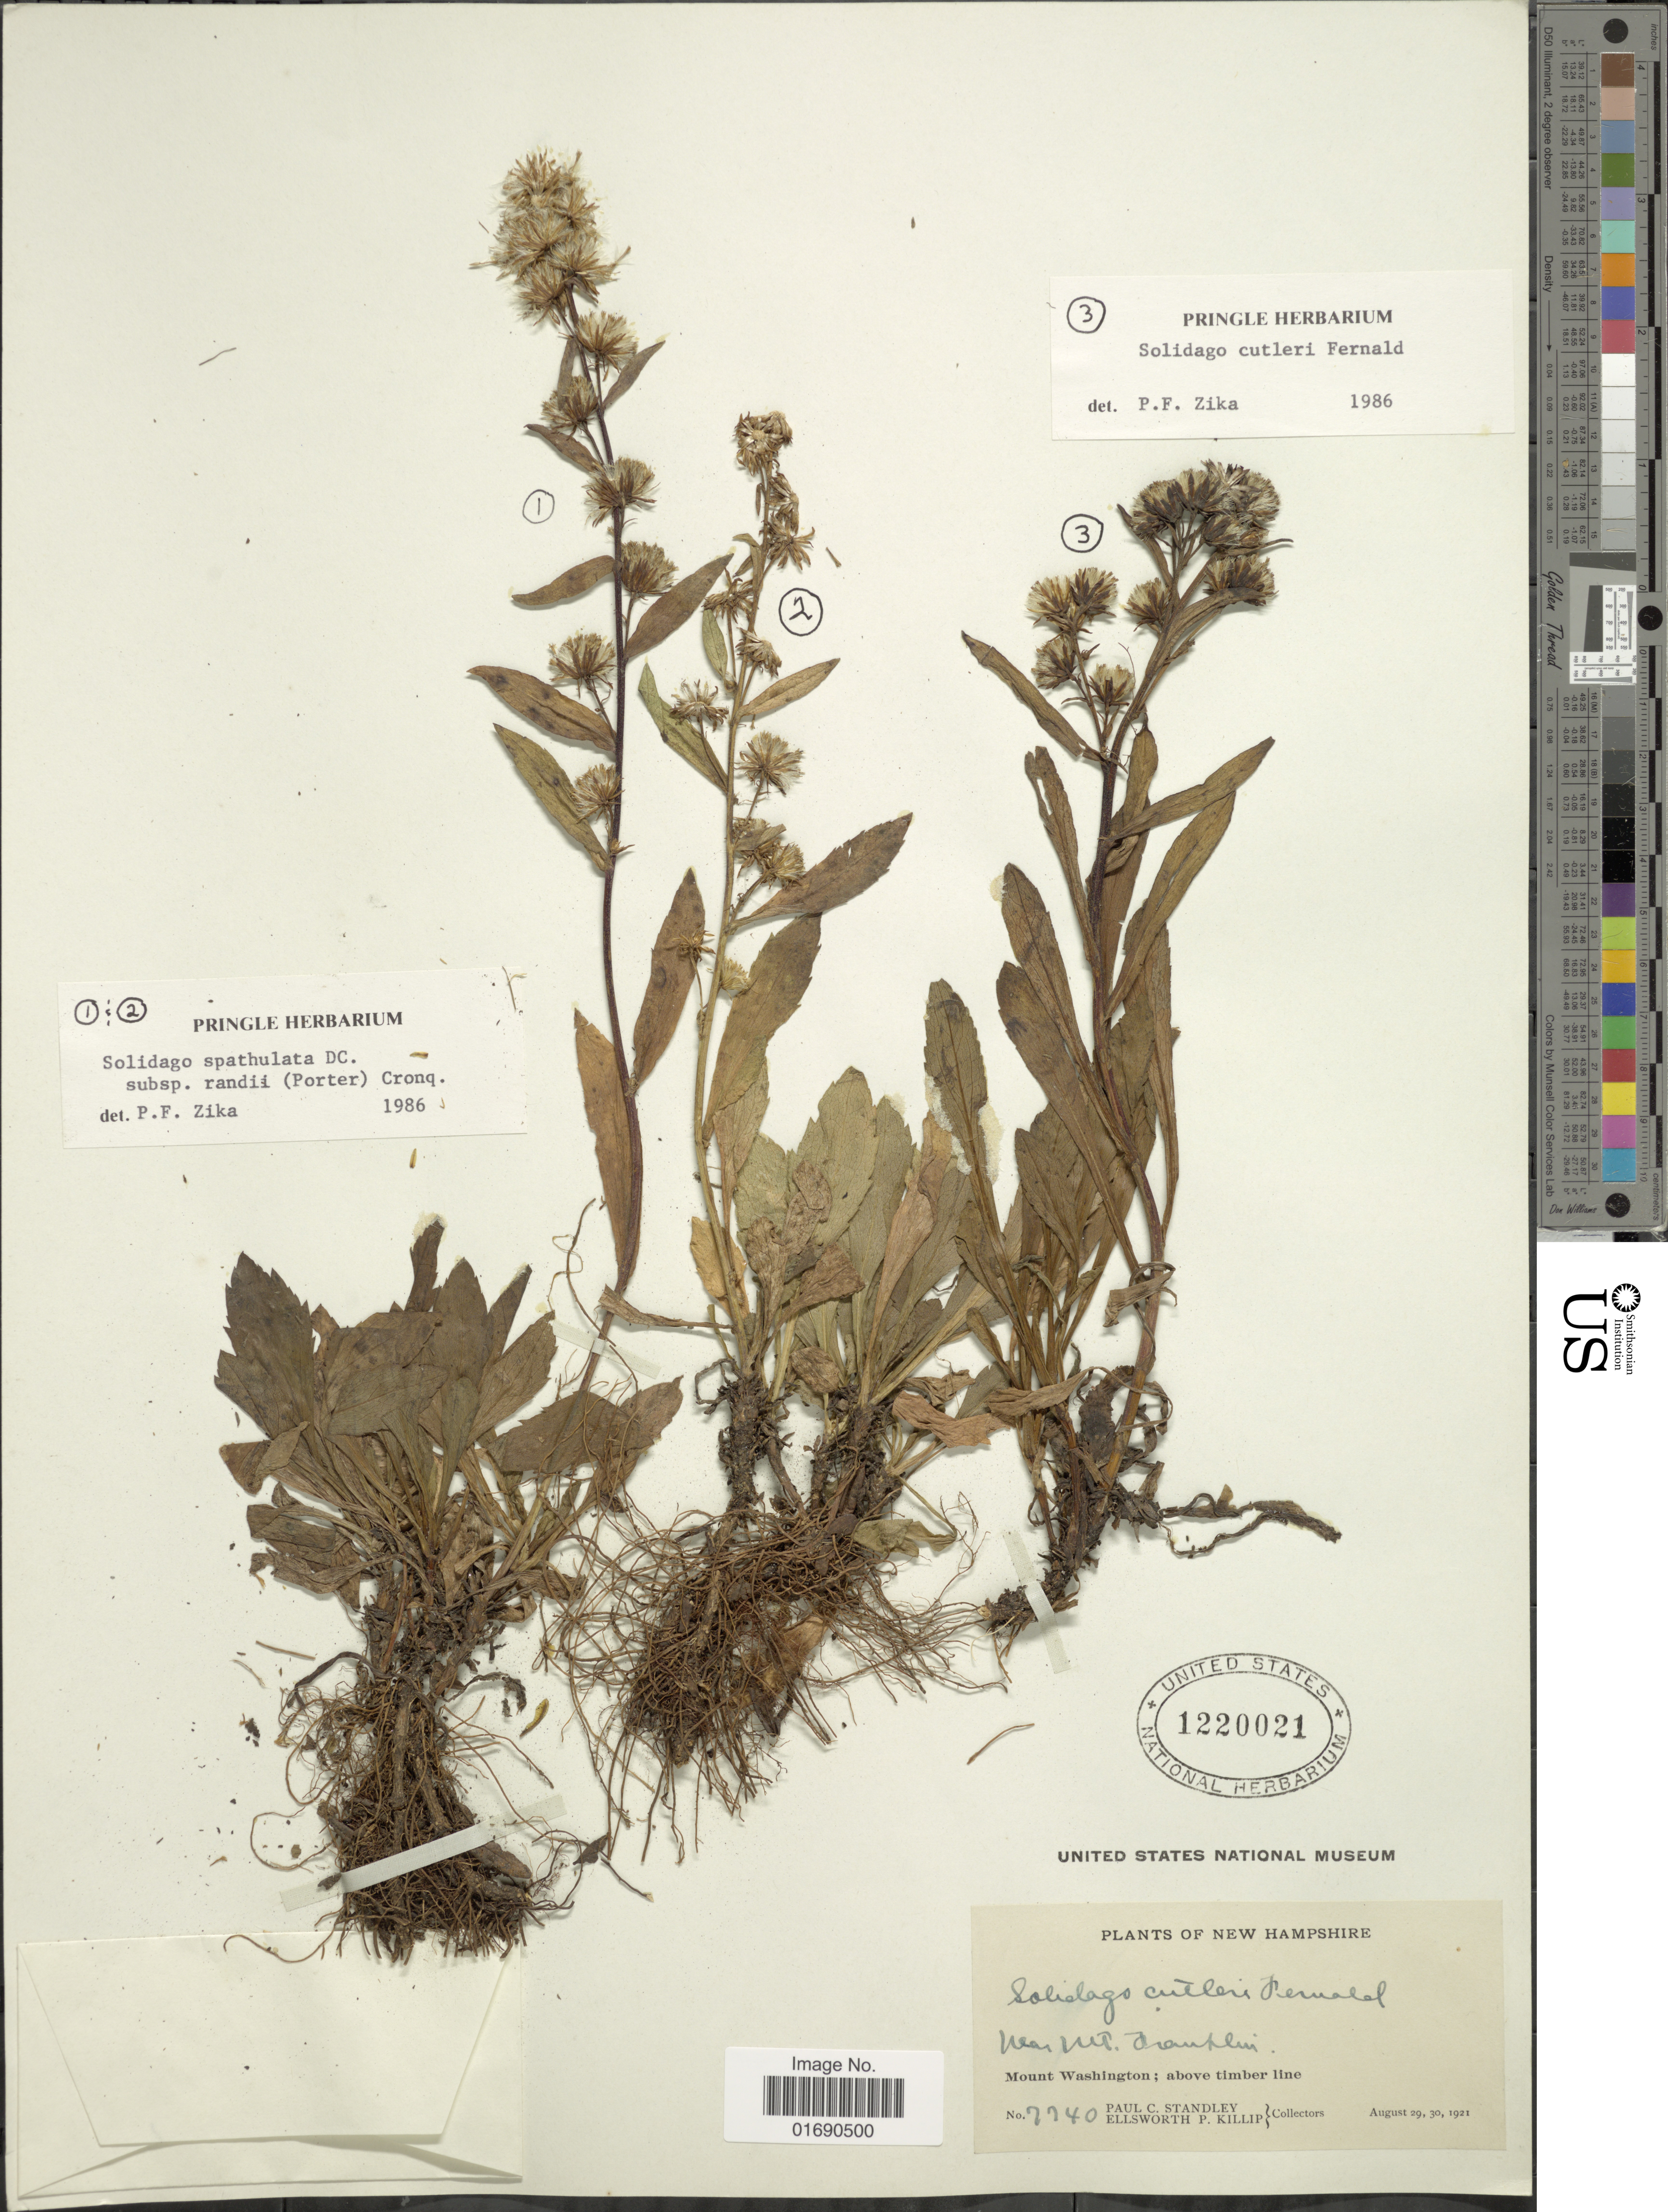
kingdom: Plantae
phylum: Tracheophyta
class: Magnoliopsida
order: Asterales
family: Asteraceae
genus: Solidago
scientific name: Solidago randii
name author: (Porter) Britton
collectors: P. C. Standley & E. P. Killip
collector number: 7740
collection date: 1921-08-29/1921-08-30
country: United States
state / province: New Hampshire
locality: Near Mt Franklin, Mount Wishington; above timber line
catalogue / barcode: US 1220021